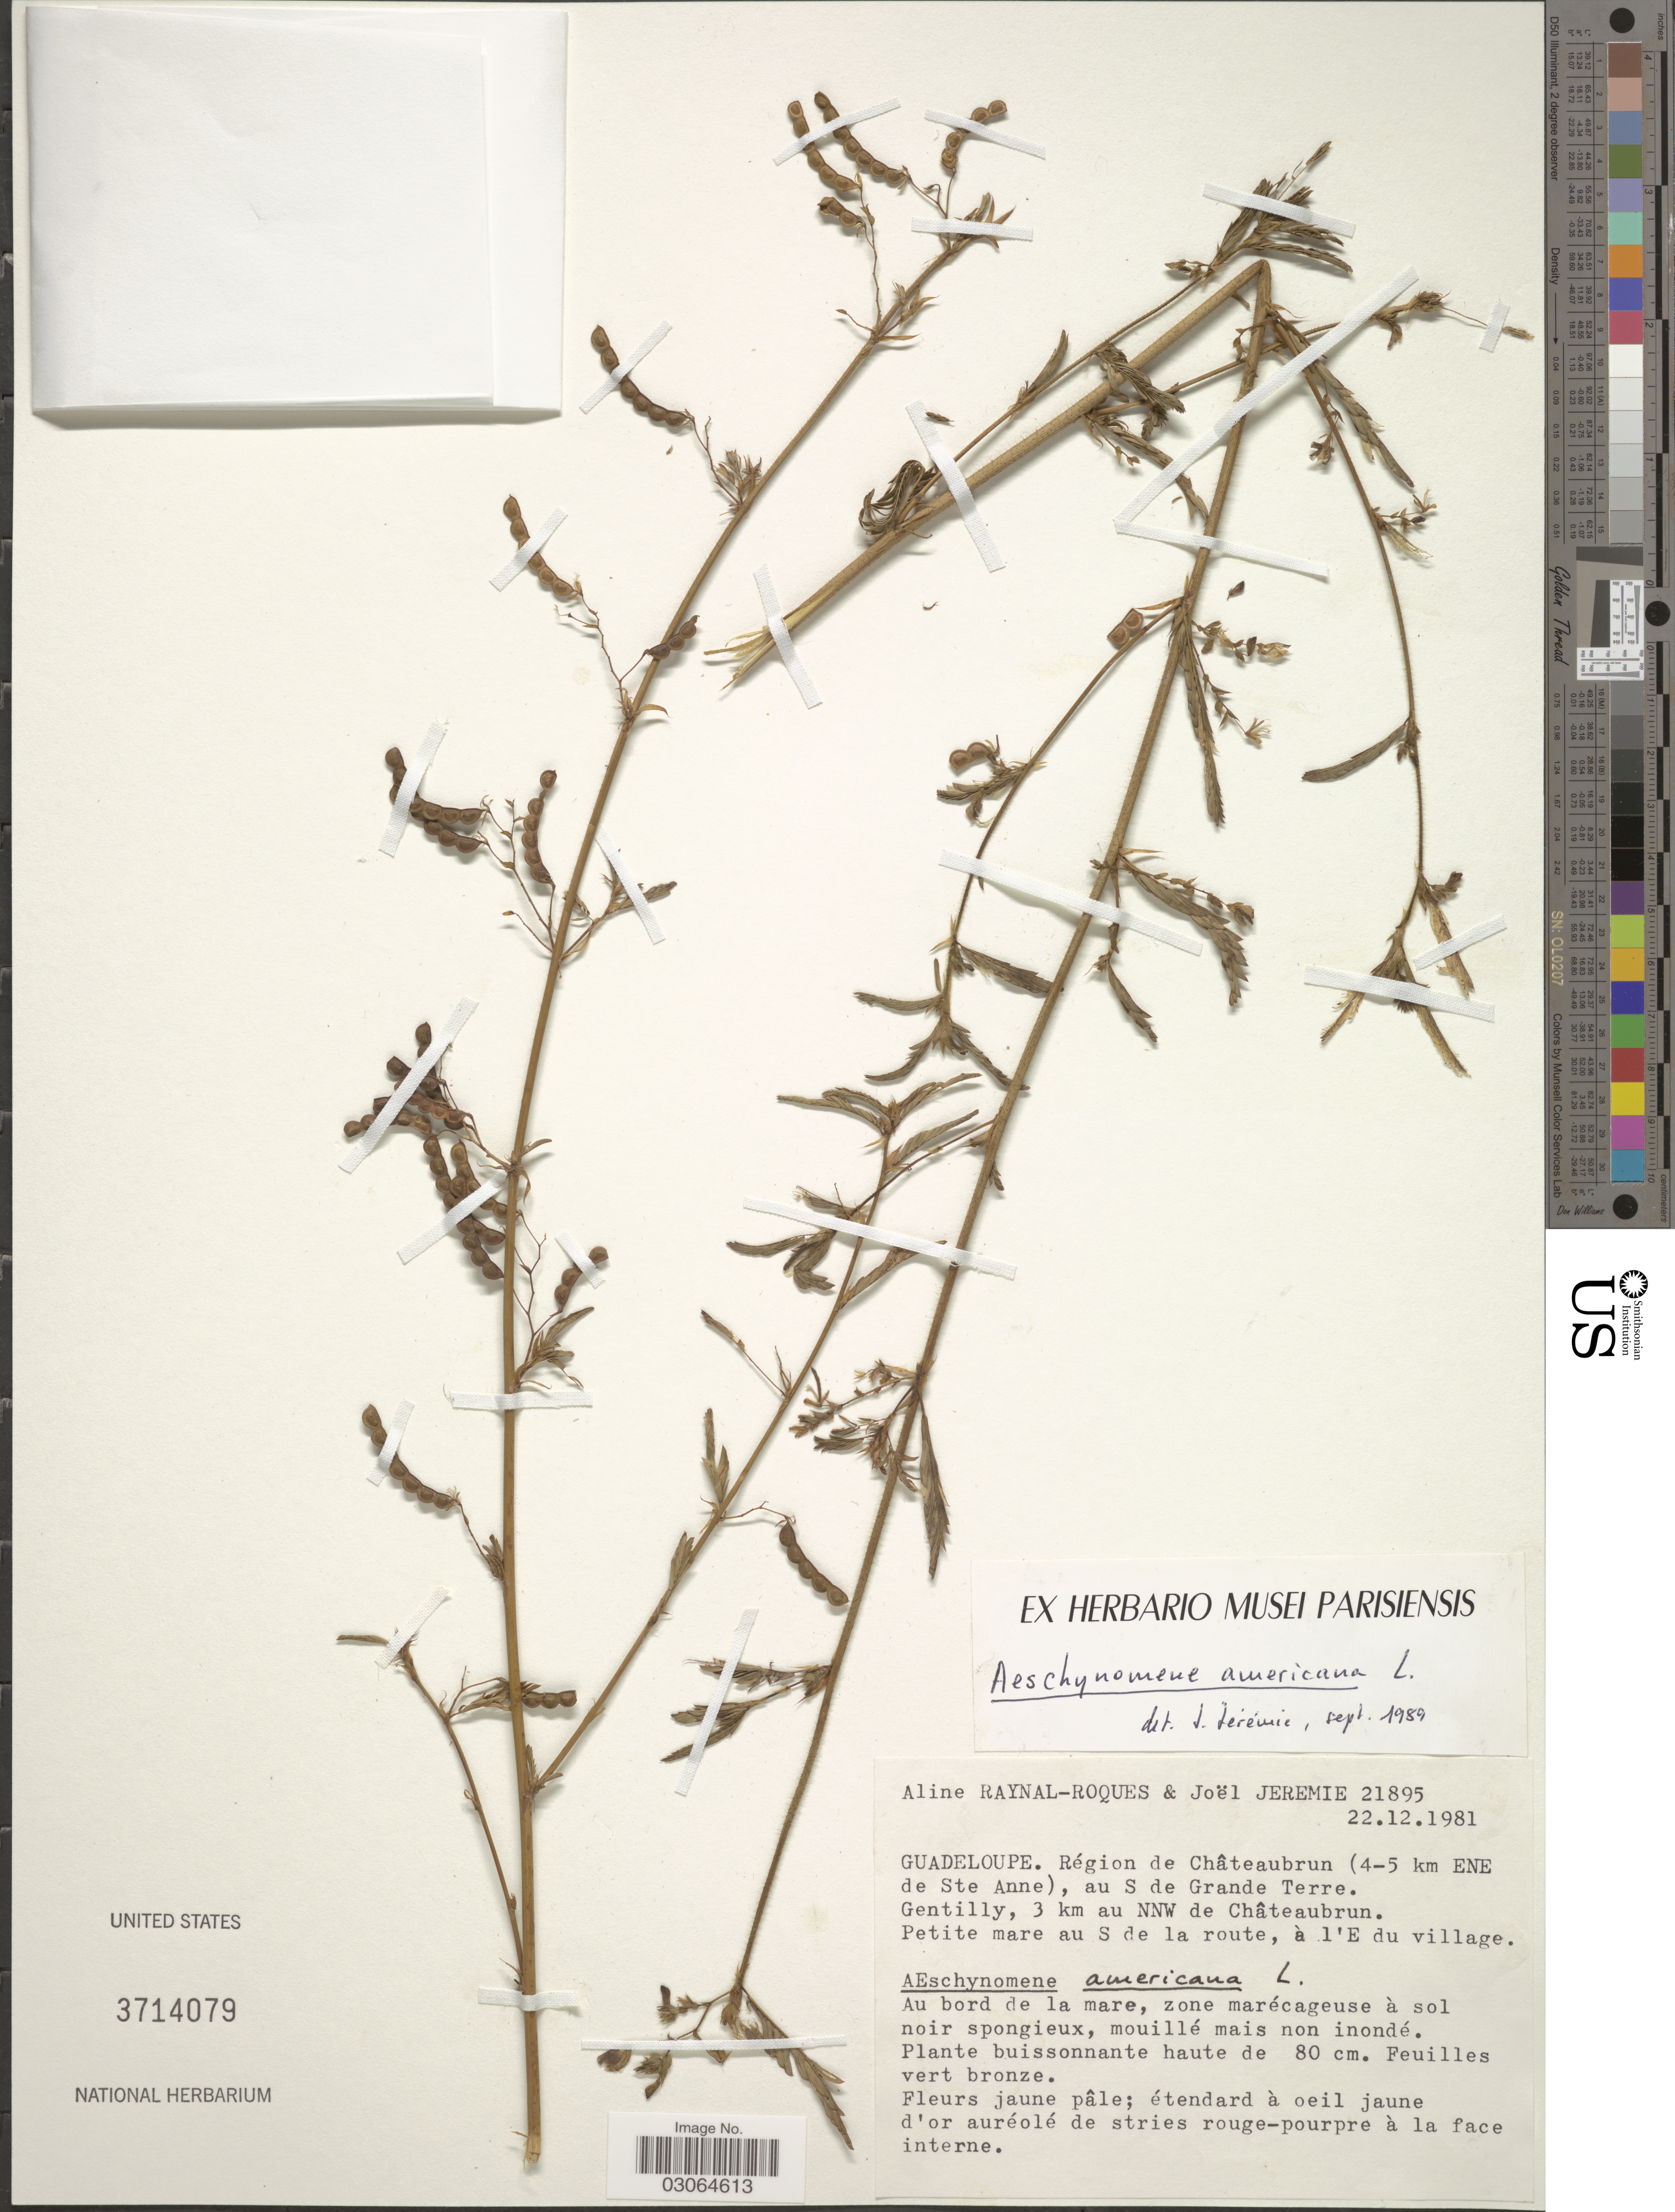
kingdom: Plantae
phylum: Tracheophyta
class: Magnoliopsida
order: Fabales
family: Fabaceae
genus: Aeschynomene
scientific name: Aeschynomene americana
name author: L.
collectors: A. M. Raynal & J. Jérémie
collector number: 21895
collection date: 1981-12-22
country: Guadeloupe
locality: Région de Châteaubrun (4-5 km ENE de Ste Anne), au S de Grande Terre. Gentilly, 3 km au NNW de Châteaubrun. Petite mare au S de la route, à l'E du village.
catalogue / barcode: US 3714079